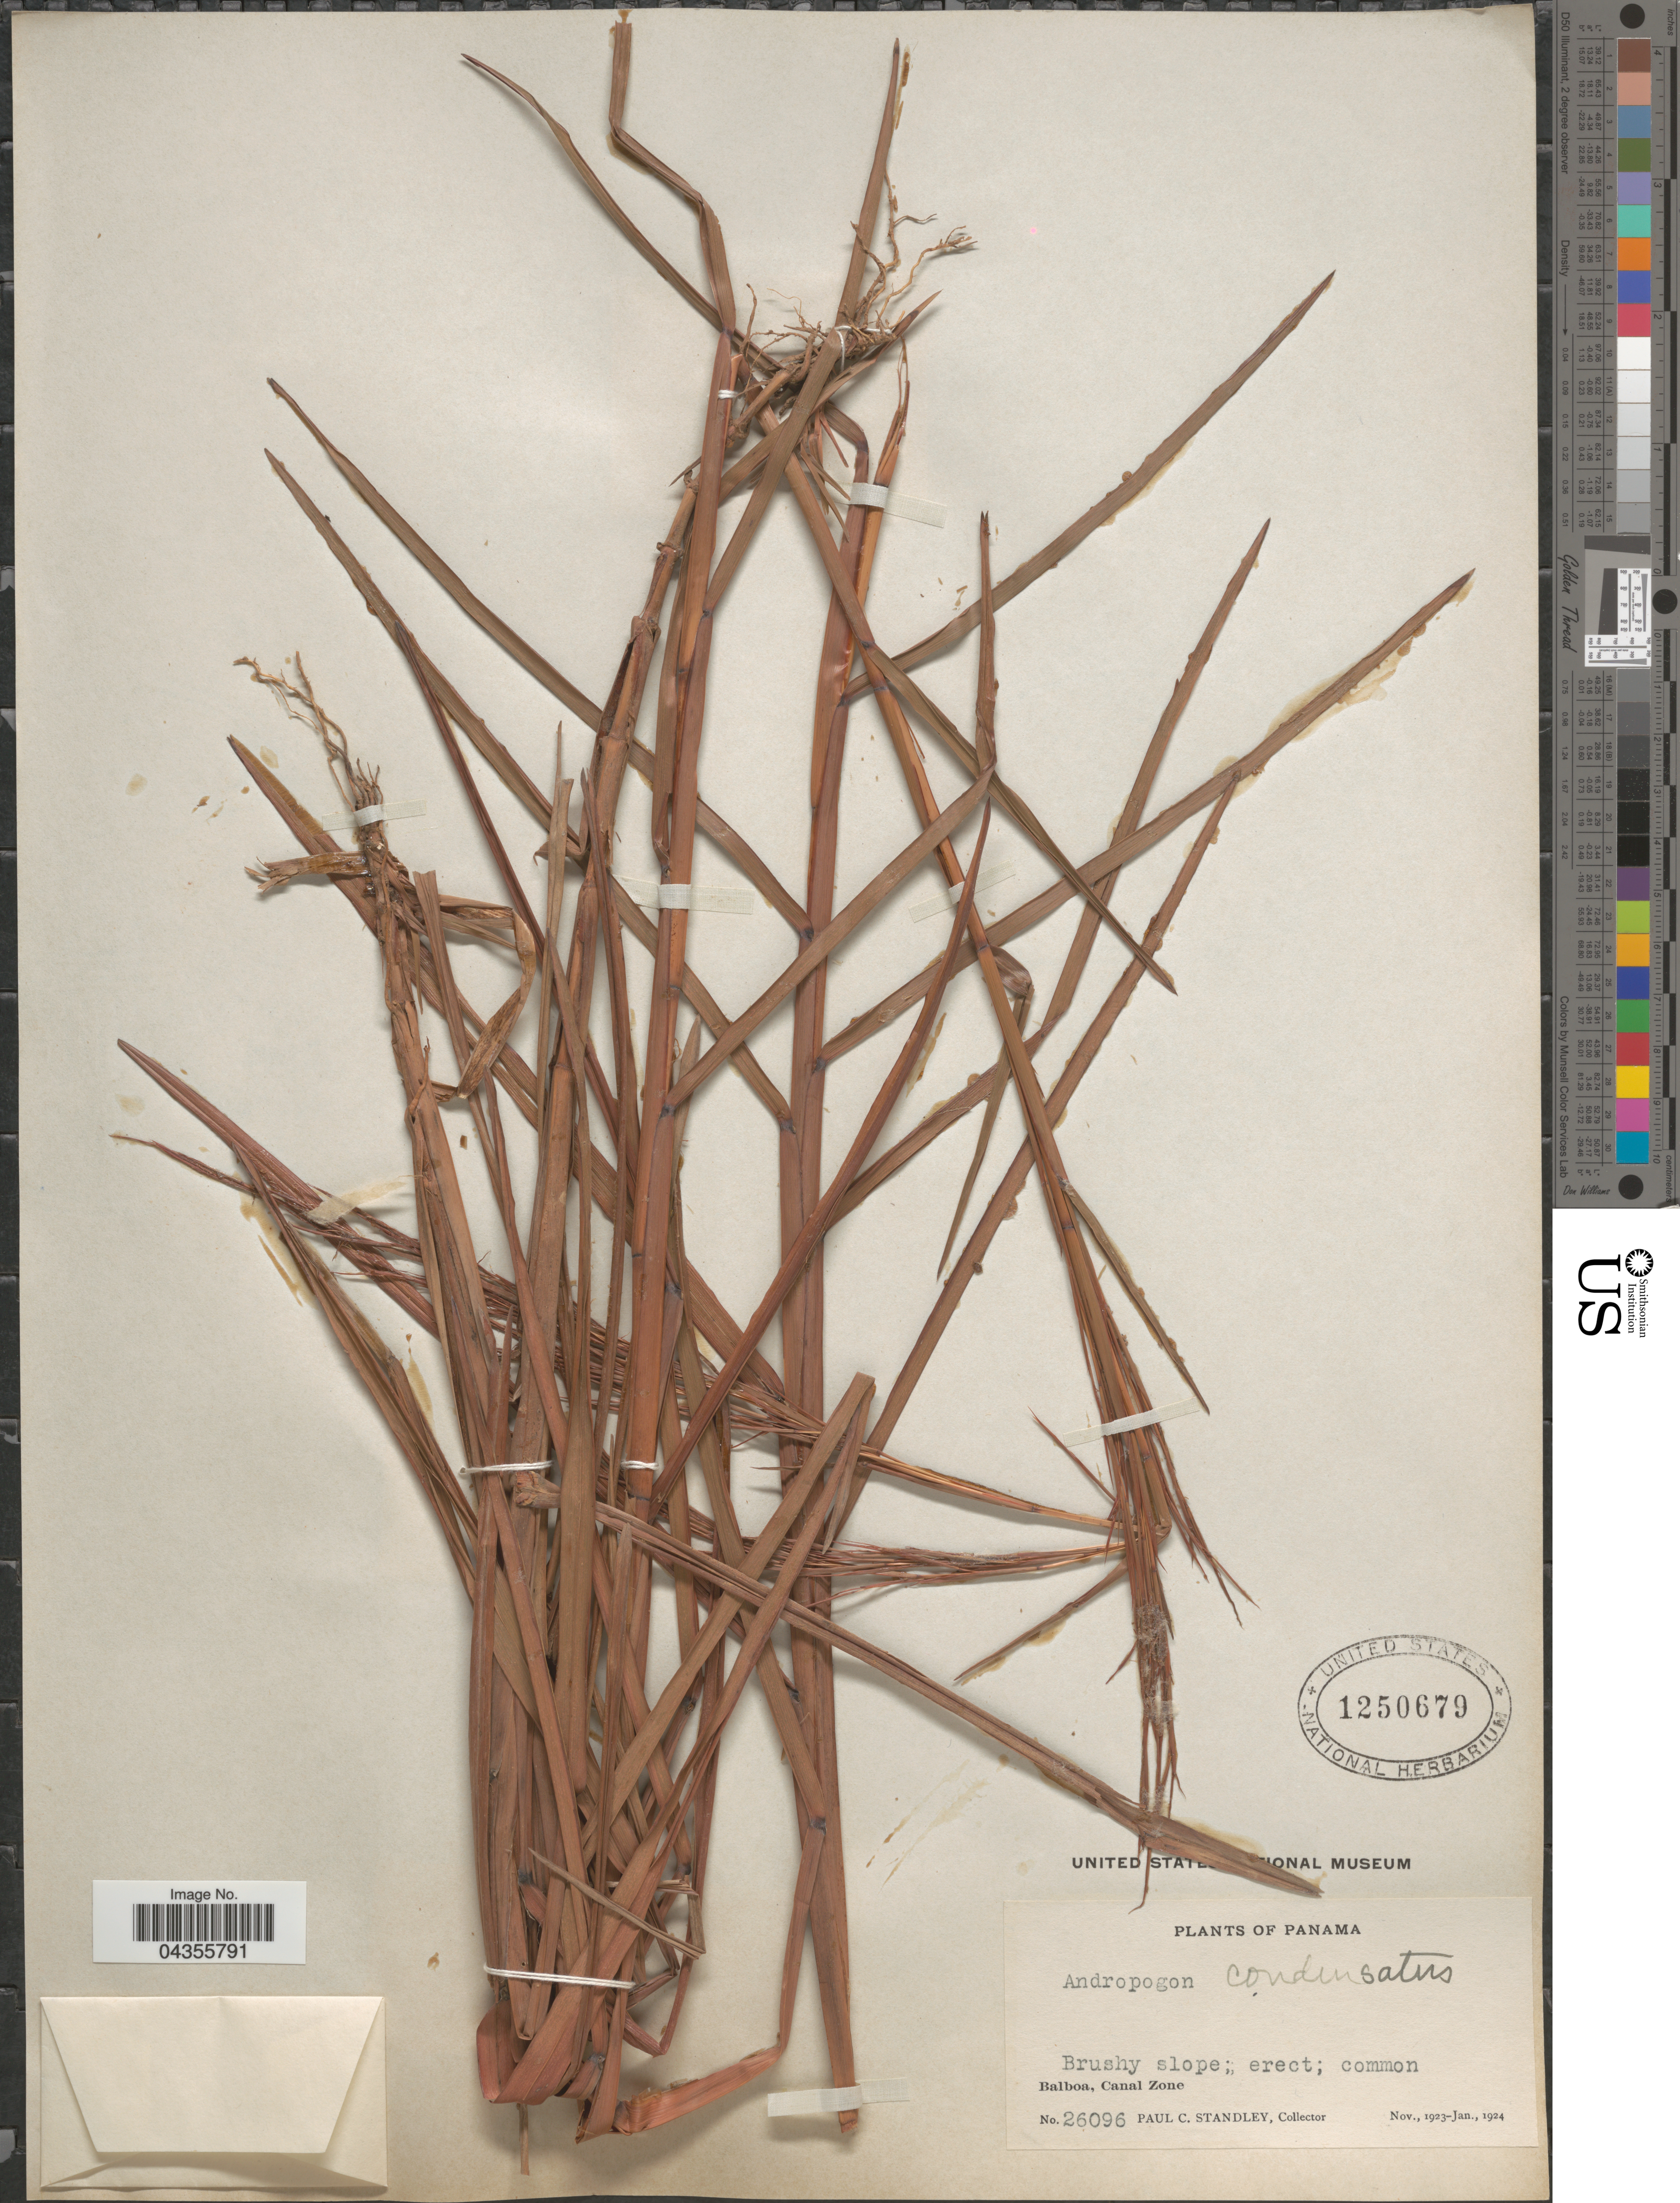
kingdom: Plantae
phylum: Tracheophyta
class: Liliopsida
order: Poales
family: Poaceae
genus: Schizachyrium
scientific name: Schizachyrium condensatum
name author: (Kunth) Nees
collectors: P. C. Standley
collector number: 26096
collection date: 1923-11/1924-01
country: Panama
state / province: Colón / Panamá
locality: Brushy slope; common. Balboa, Canal Zone.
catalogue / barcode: US 1250679